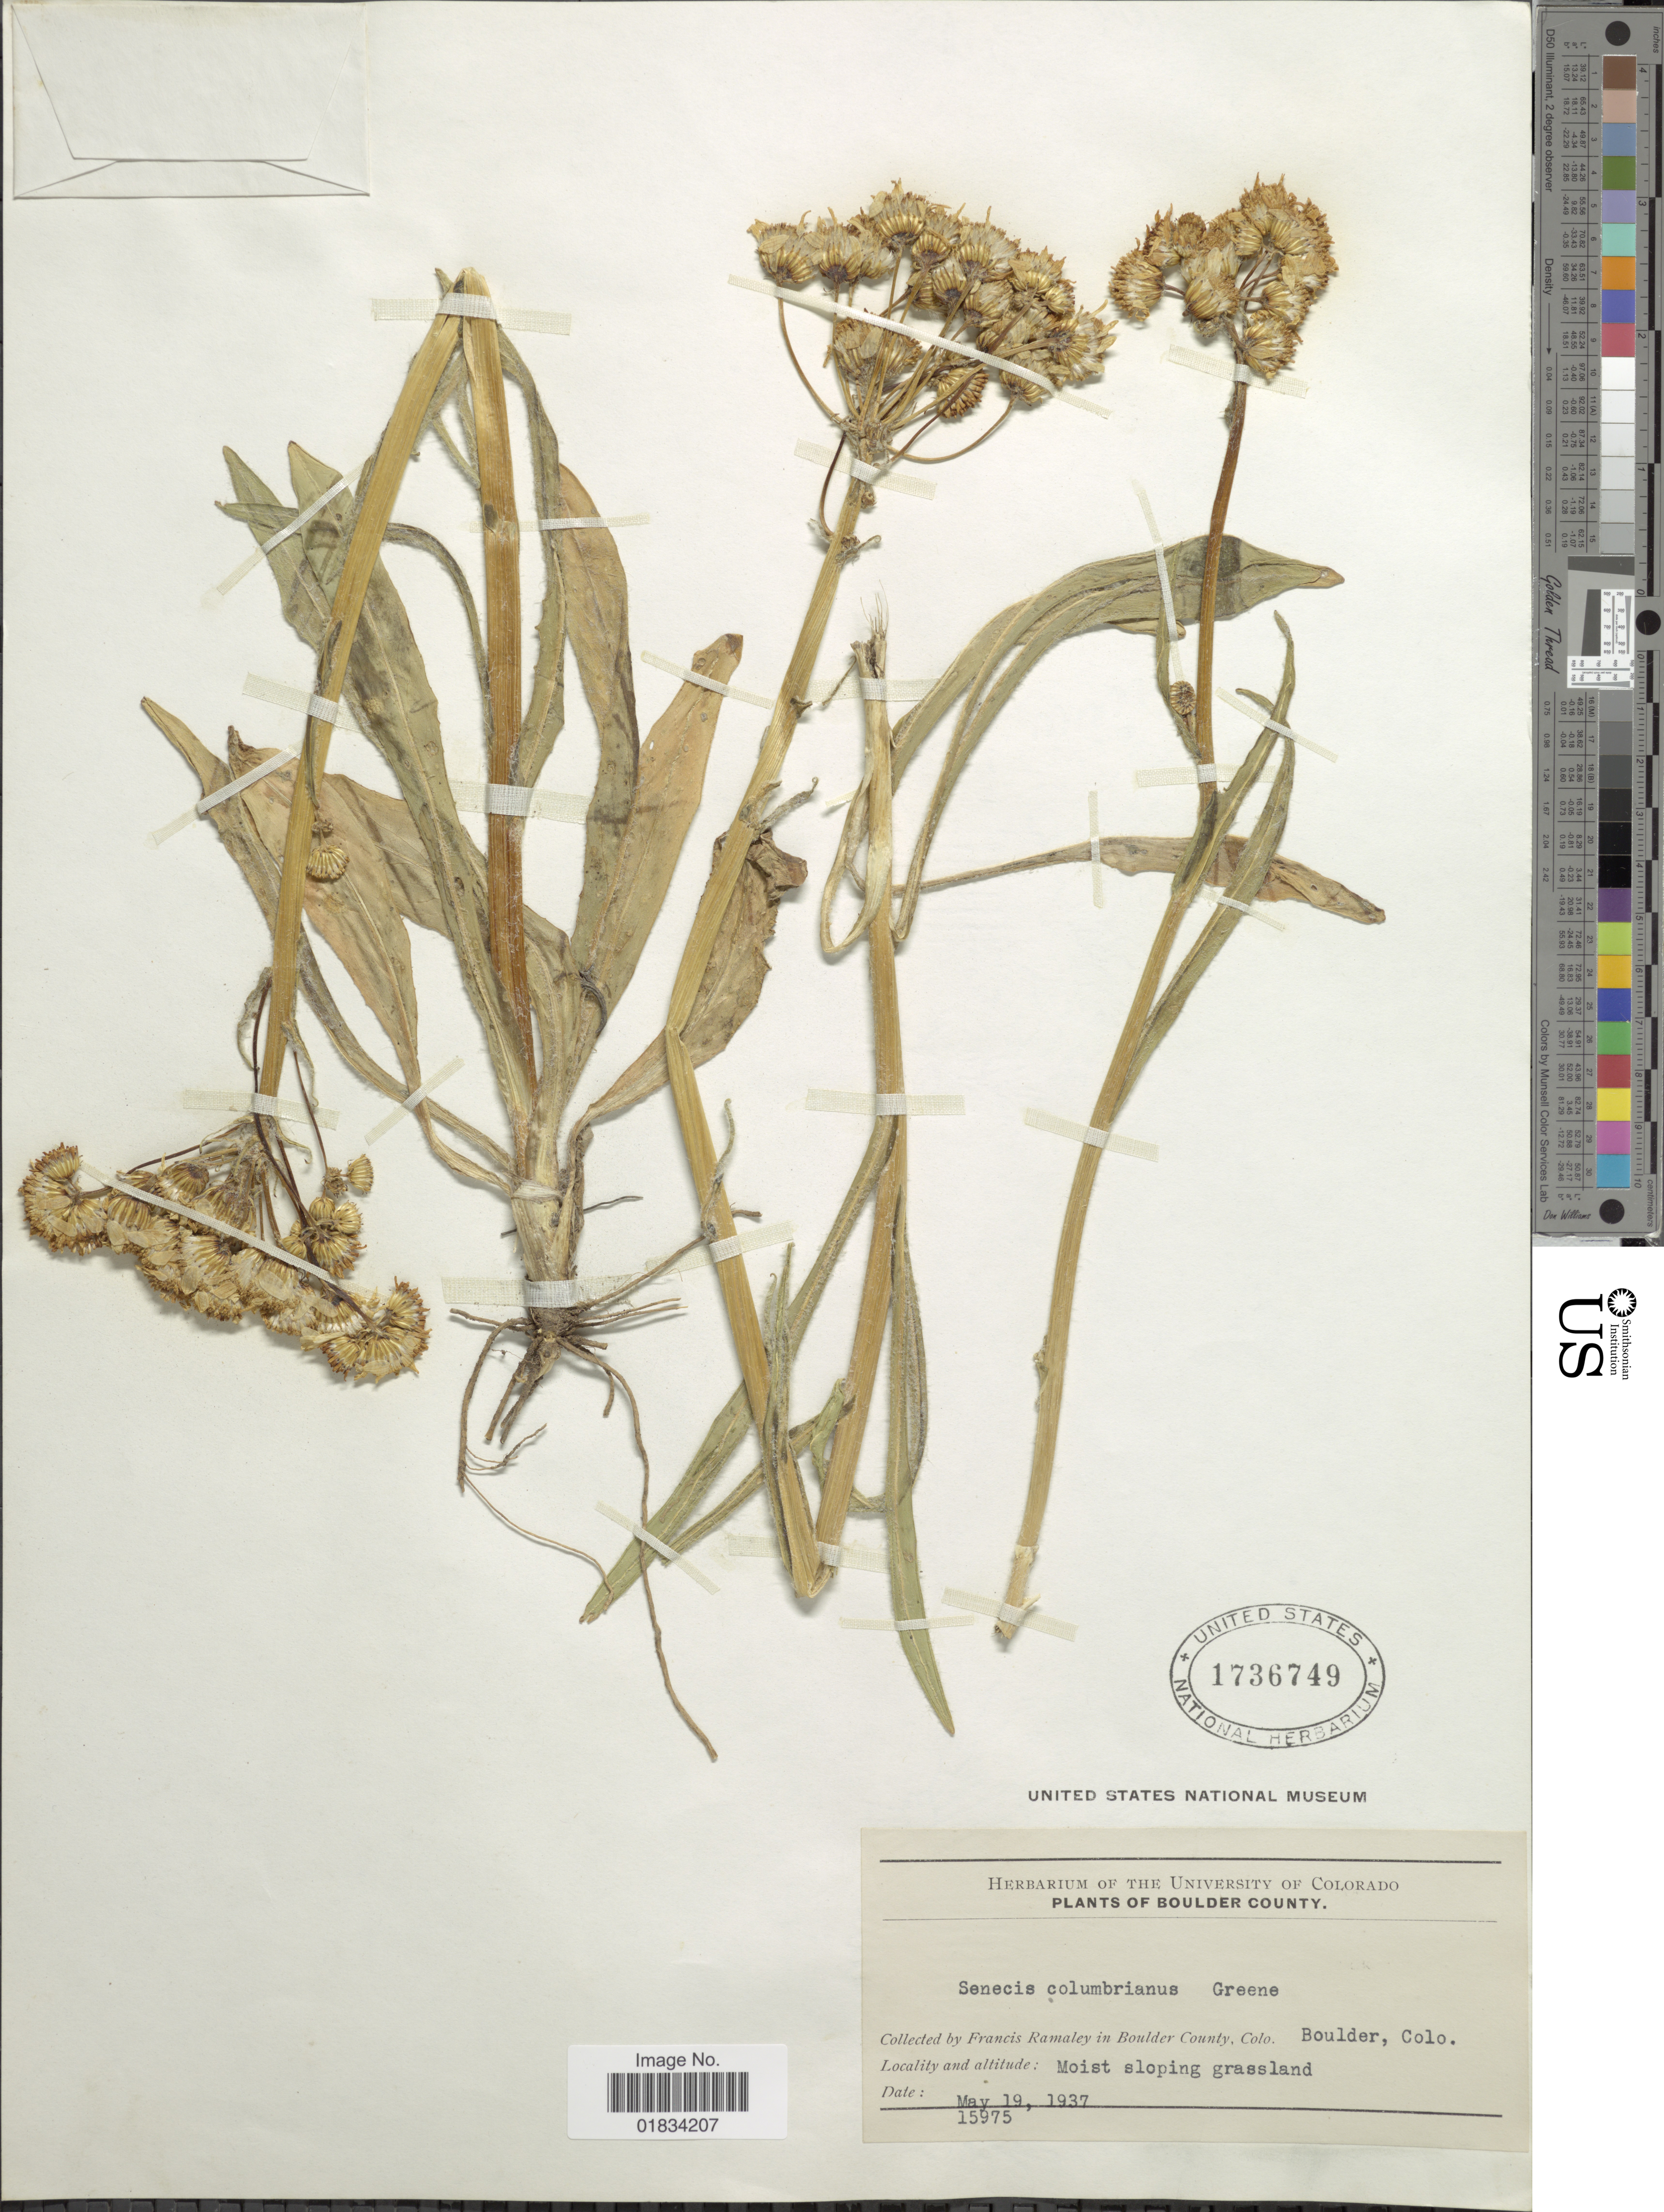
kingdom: Plantae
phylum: Tracheophyta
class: Magnoliopsida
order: Asterales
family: Asteraceae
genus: Senecio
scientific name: Senecio integerrimus var. exaltatus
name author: (Nutt.) Cronq.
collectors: F. Ramaley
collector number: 15975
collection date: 1937-05-19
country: United States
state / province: Colorado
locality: Boulder, Colo.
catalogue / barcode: US 1736749